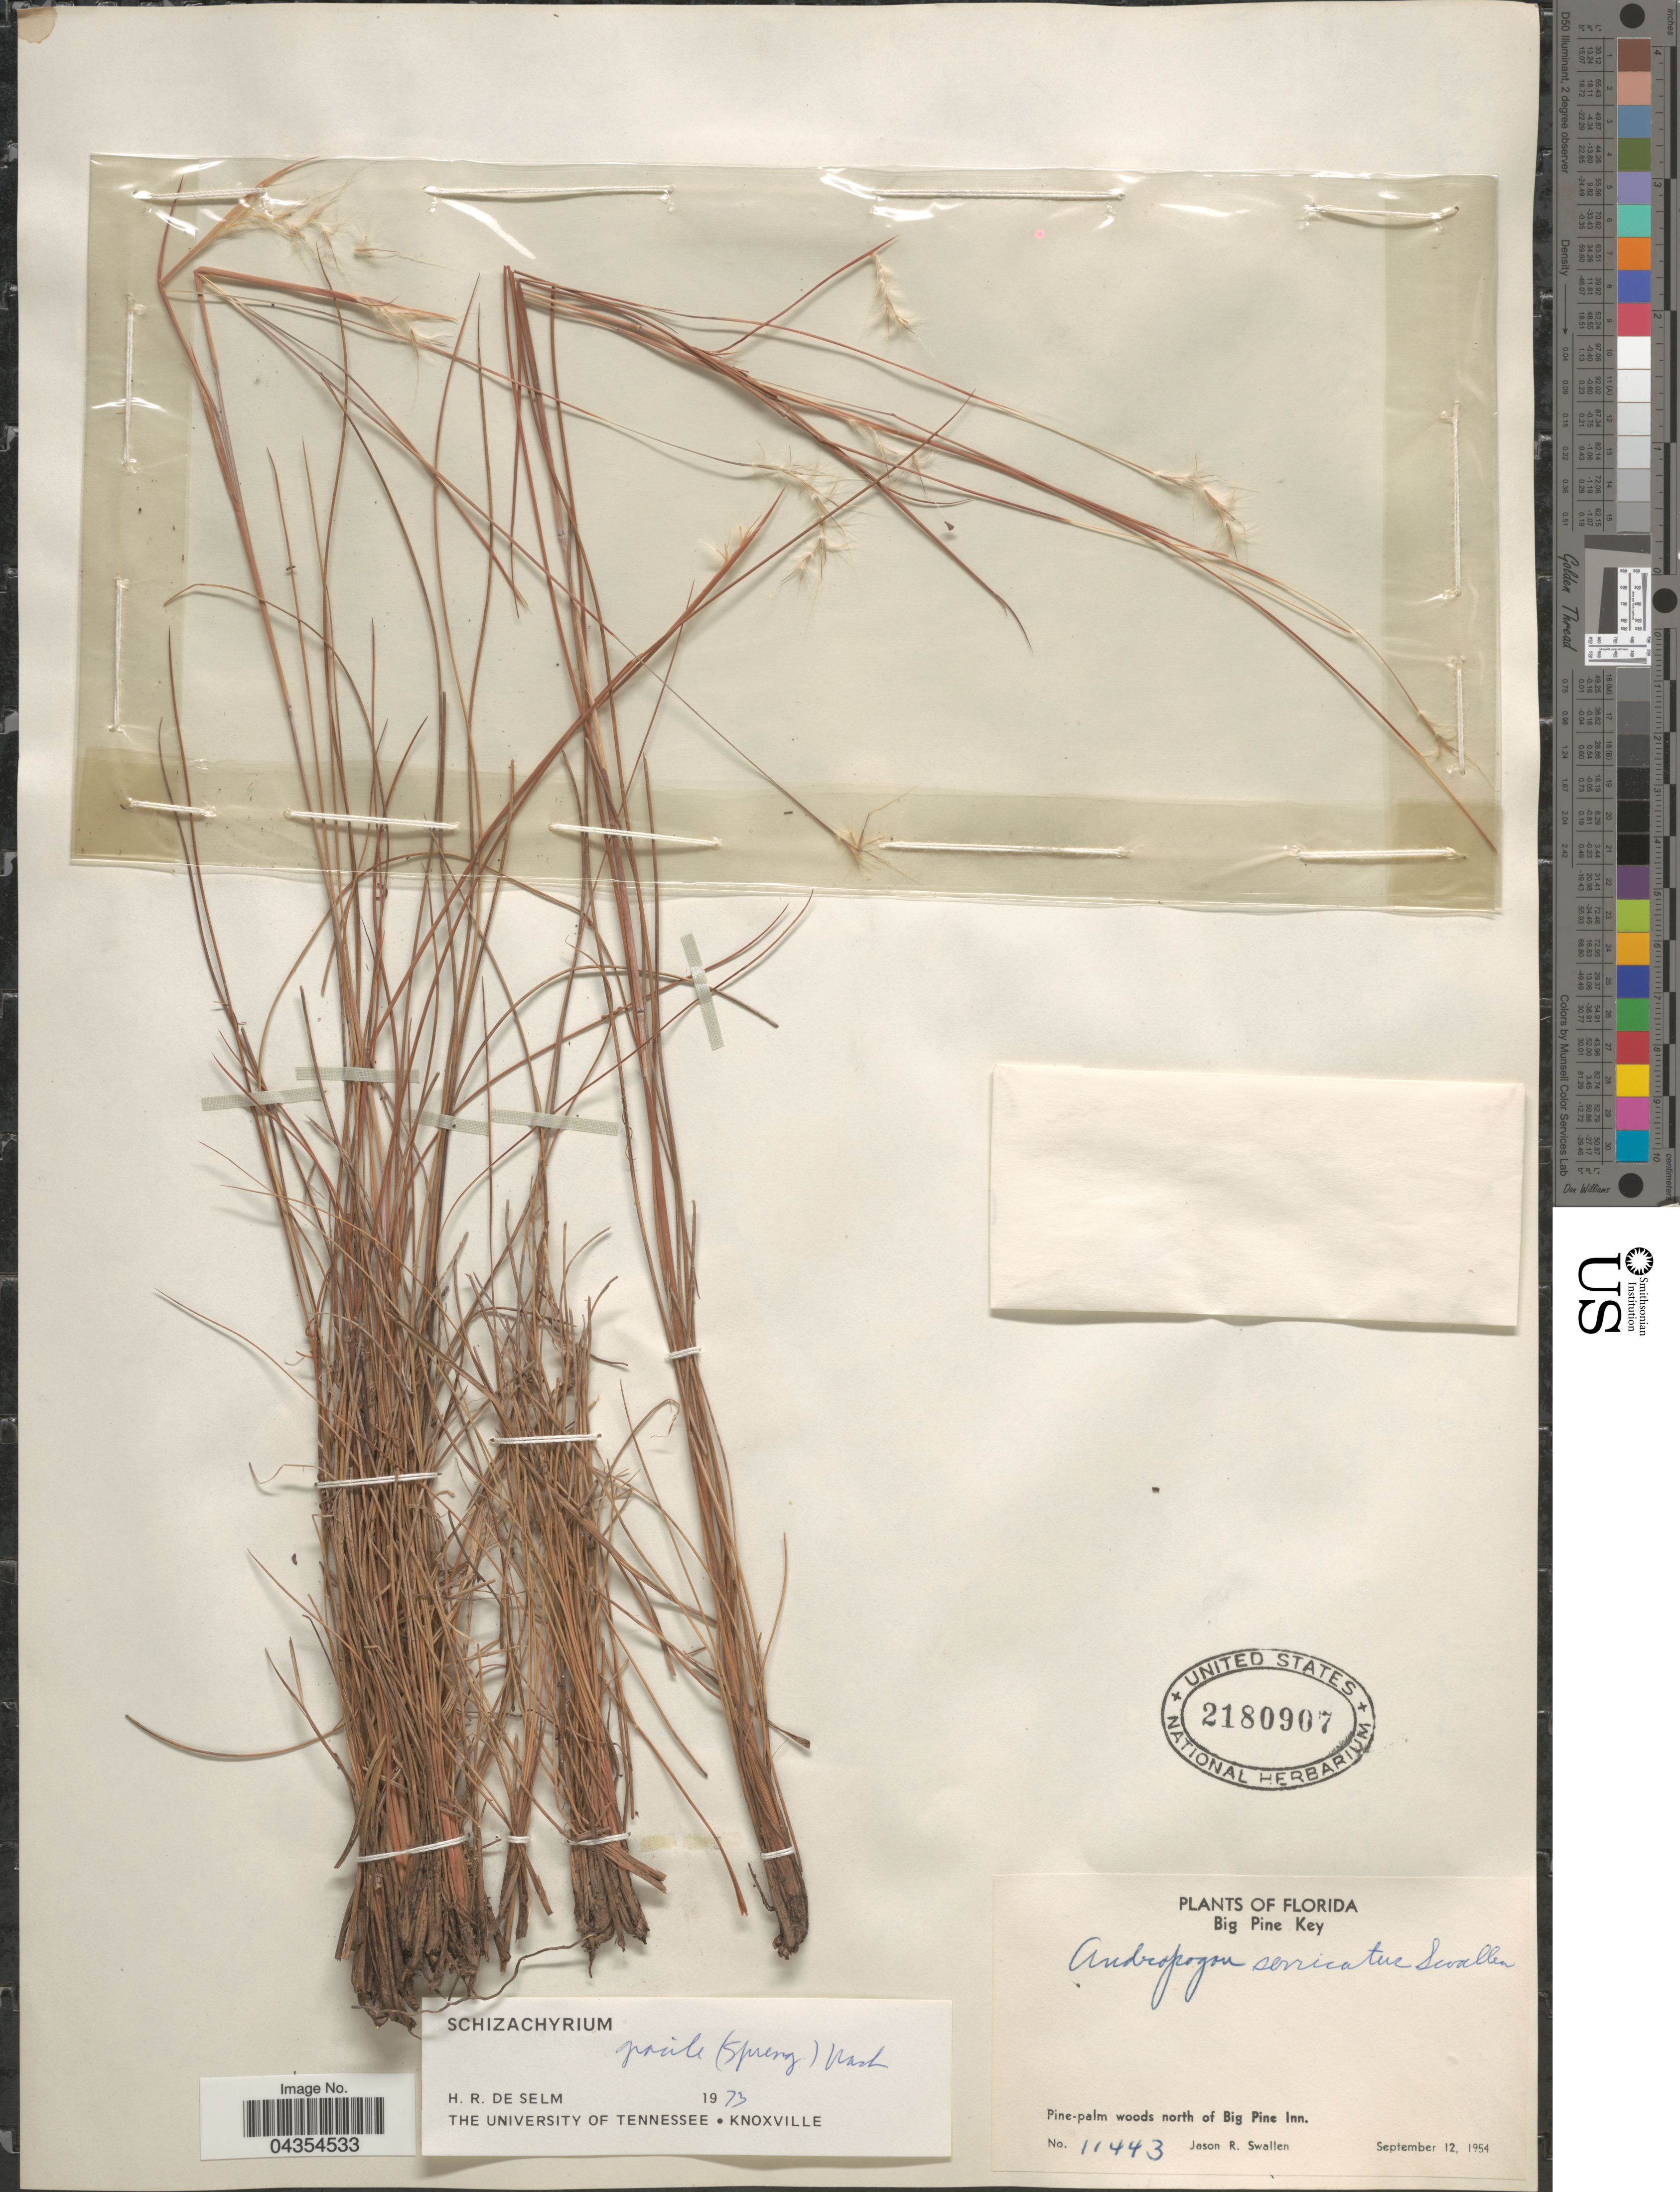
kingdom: Plantae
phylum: Tracheophyta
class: Liliopsida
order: Poales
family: Poaceae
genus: Schizachyrium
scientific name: Schizachyrium gracile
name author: (Spreng.) Nash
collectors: J. R. Swallen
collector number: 11443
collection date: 1954-09-12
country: United States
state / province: Florida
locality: Big Pine Key. Pine-palm woods north of Big Pine Inn.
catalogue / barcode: US 2180907